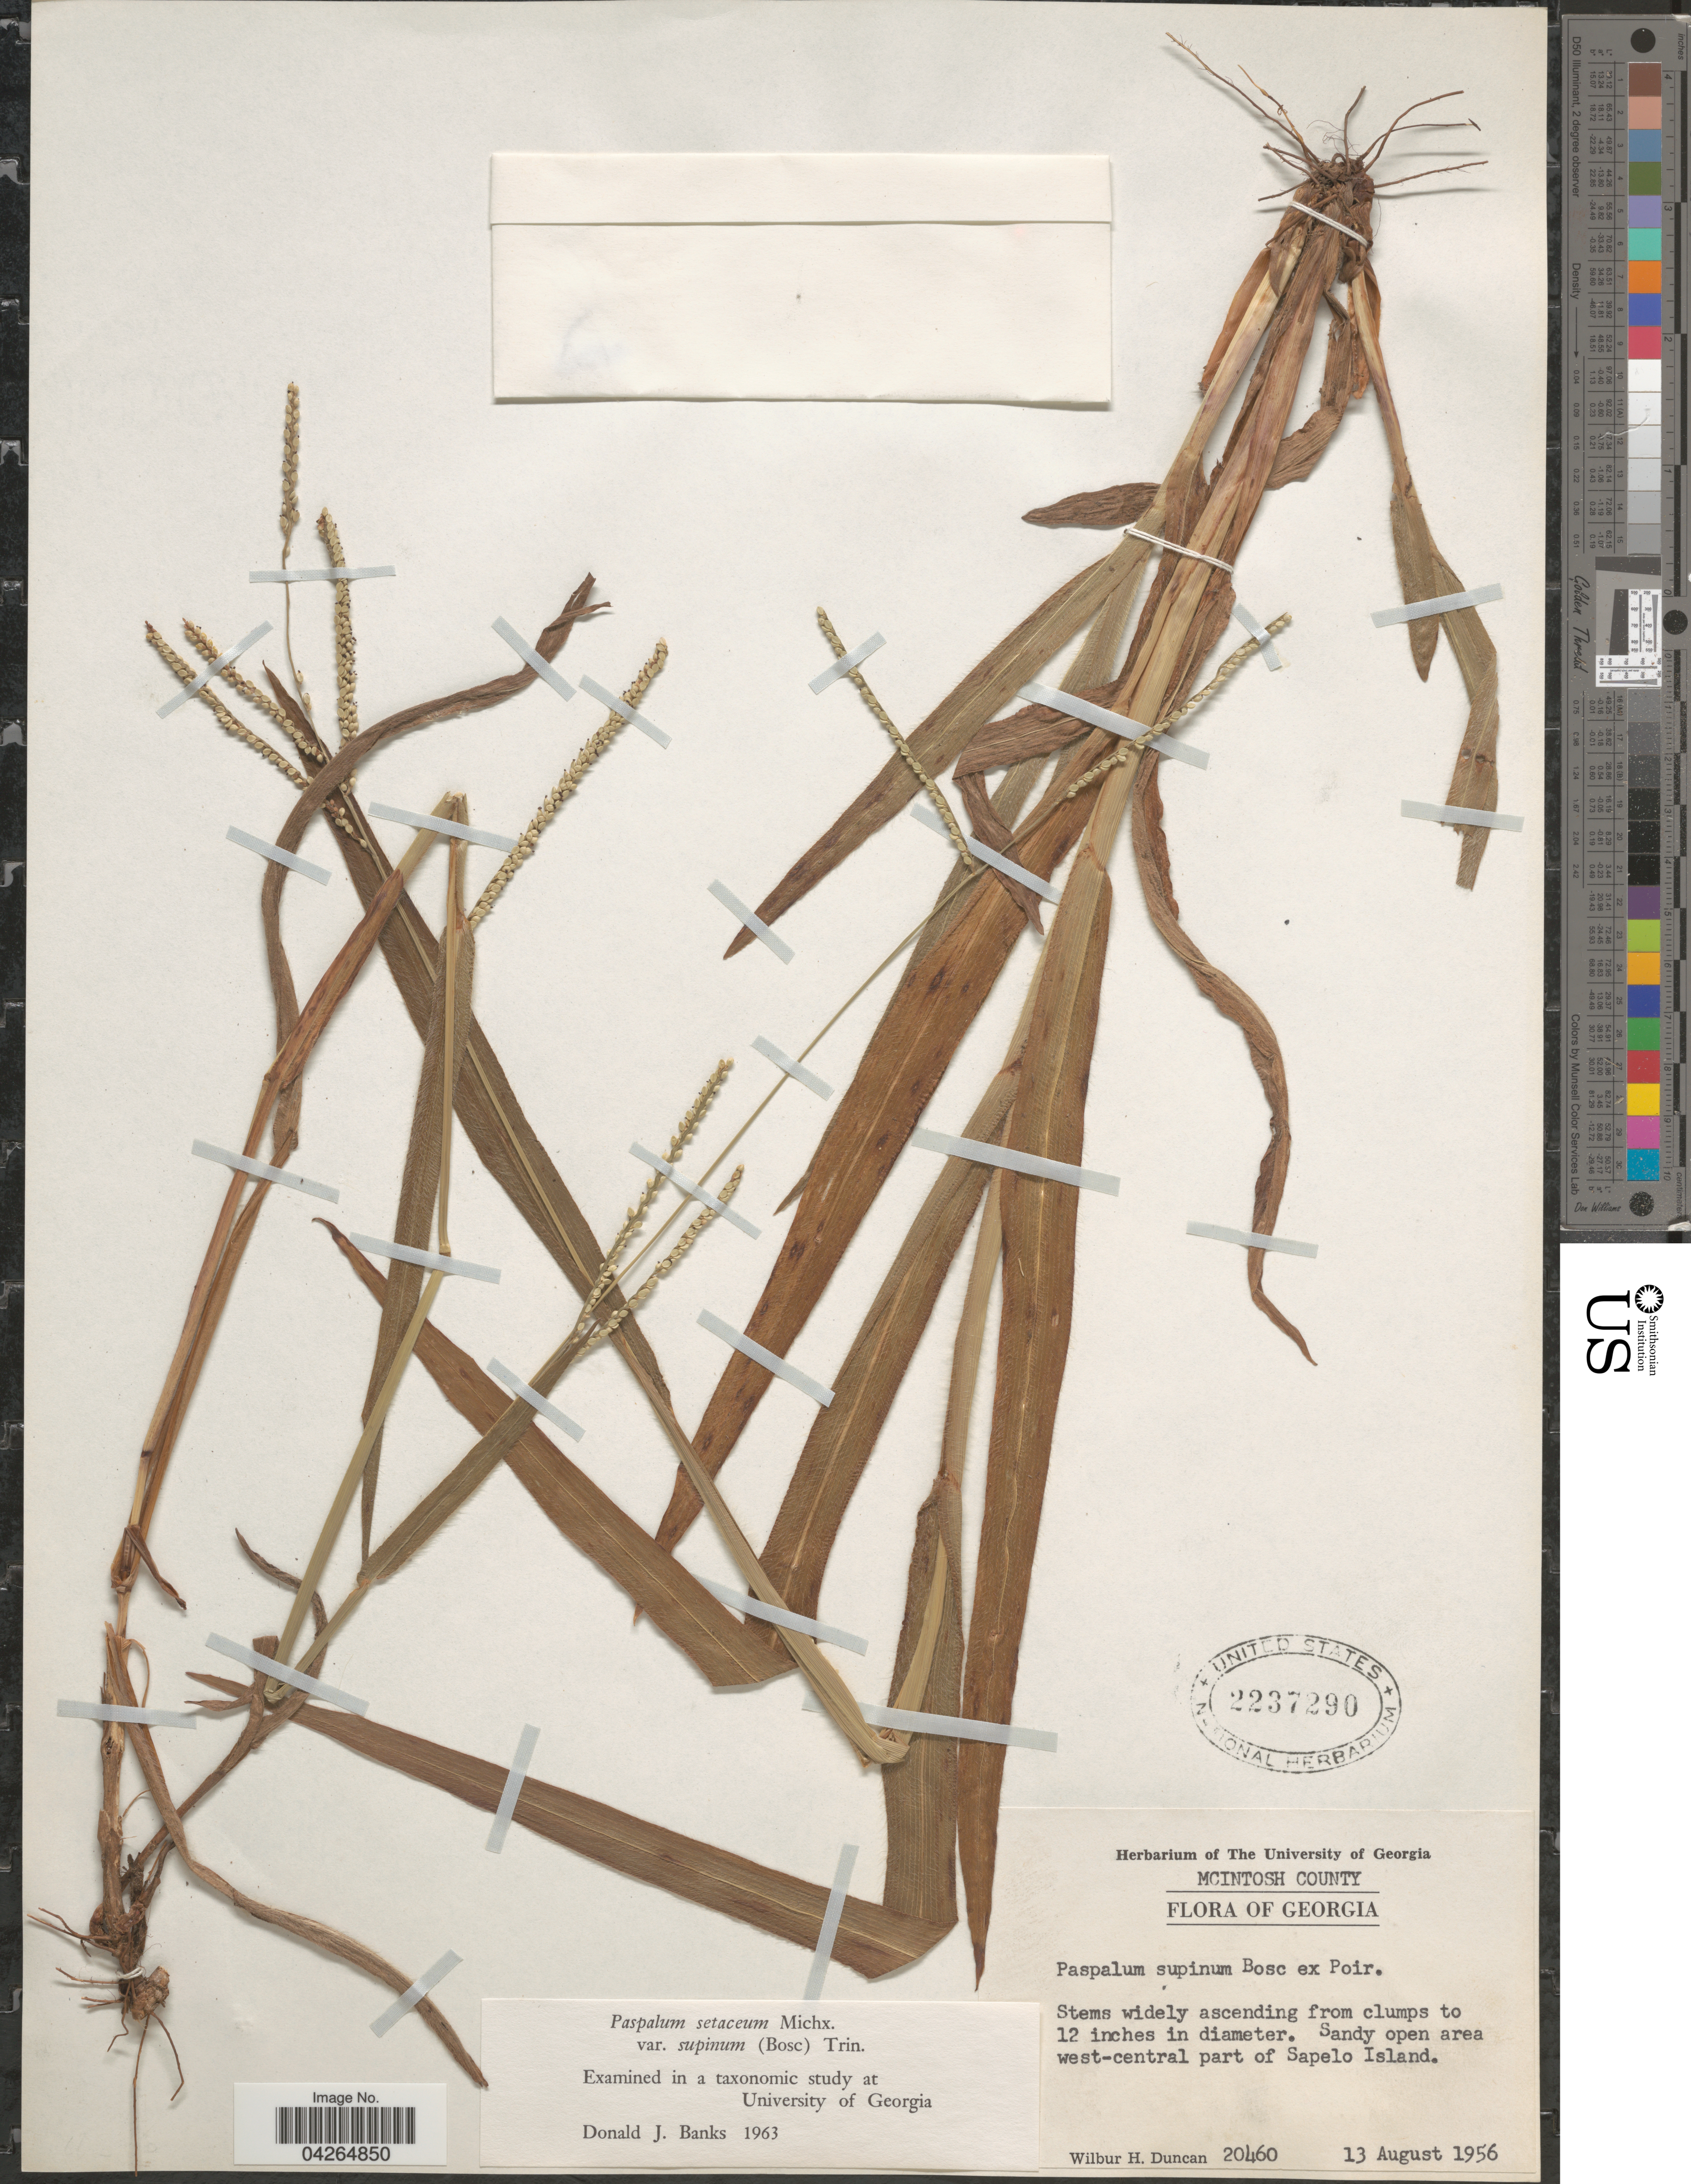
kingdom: Plantae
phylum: Tracheophyta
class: Liliopsida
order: Poales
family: Poaceae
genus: Paspalum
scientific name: Paspalum setaceum var. supinum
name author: (Bosc ex Poir.) Trin.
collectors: W. H. Duncan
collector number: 20460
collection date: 1956-08-13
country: United States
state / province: Georgia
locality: Mcintosh County. Sandy open area west-central part of Sapelo Island.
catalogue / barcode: US 2237290